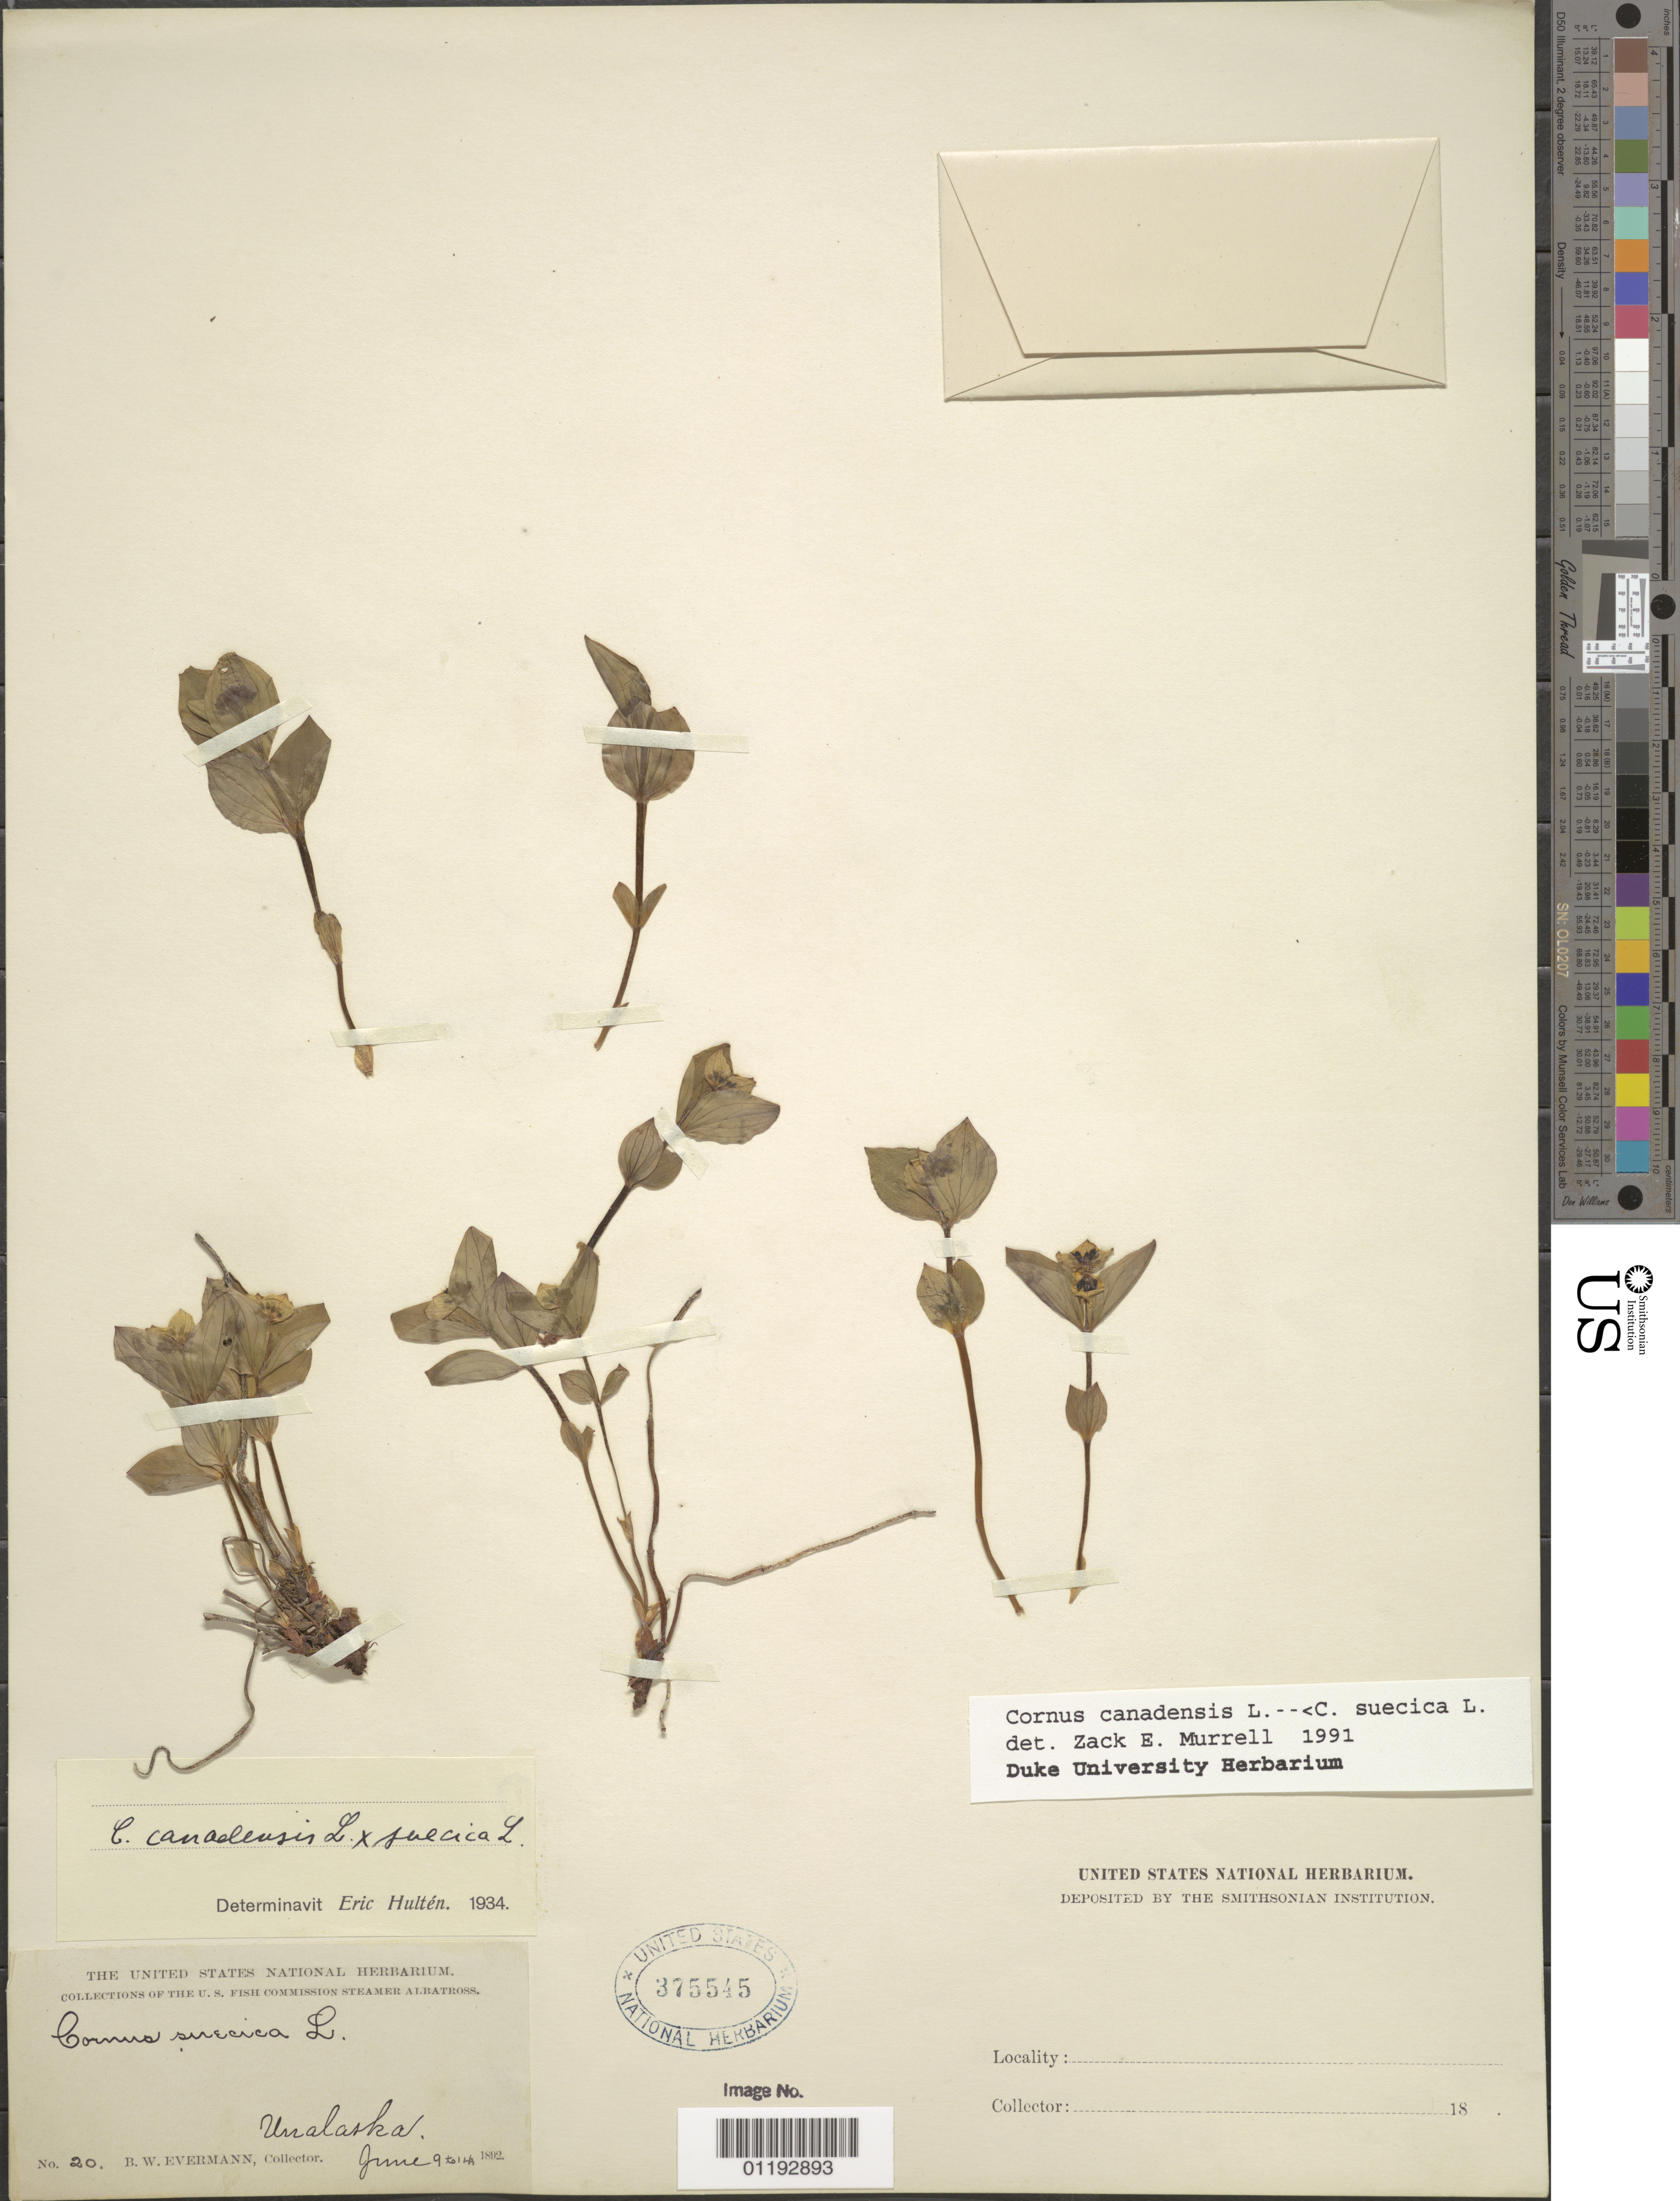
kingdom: Plantae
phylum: Tracheophyta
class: Magnoliopsida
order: Cornales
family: Cornaceae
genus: Cornus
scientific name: Cornus canadensis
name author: L.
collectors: B. W. Evermann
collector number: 20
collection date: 1892-06-09/1892-06-14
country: United States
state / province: Alaska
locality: Unalaska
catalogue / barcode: US 375545